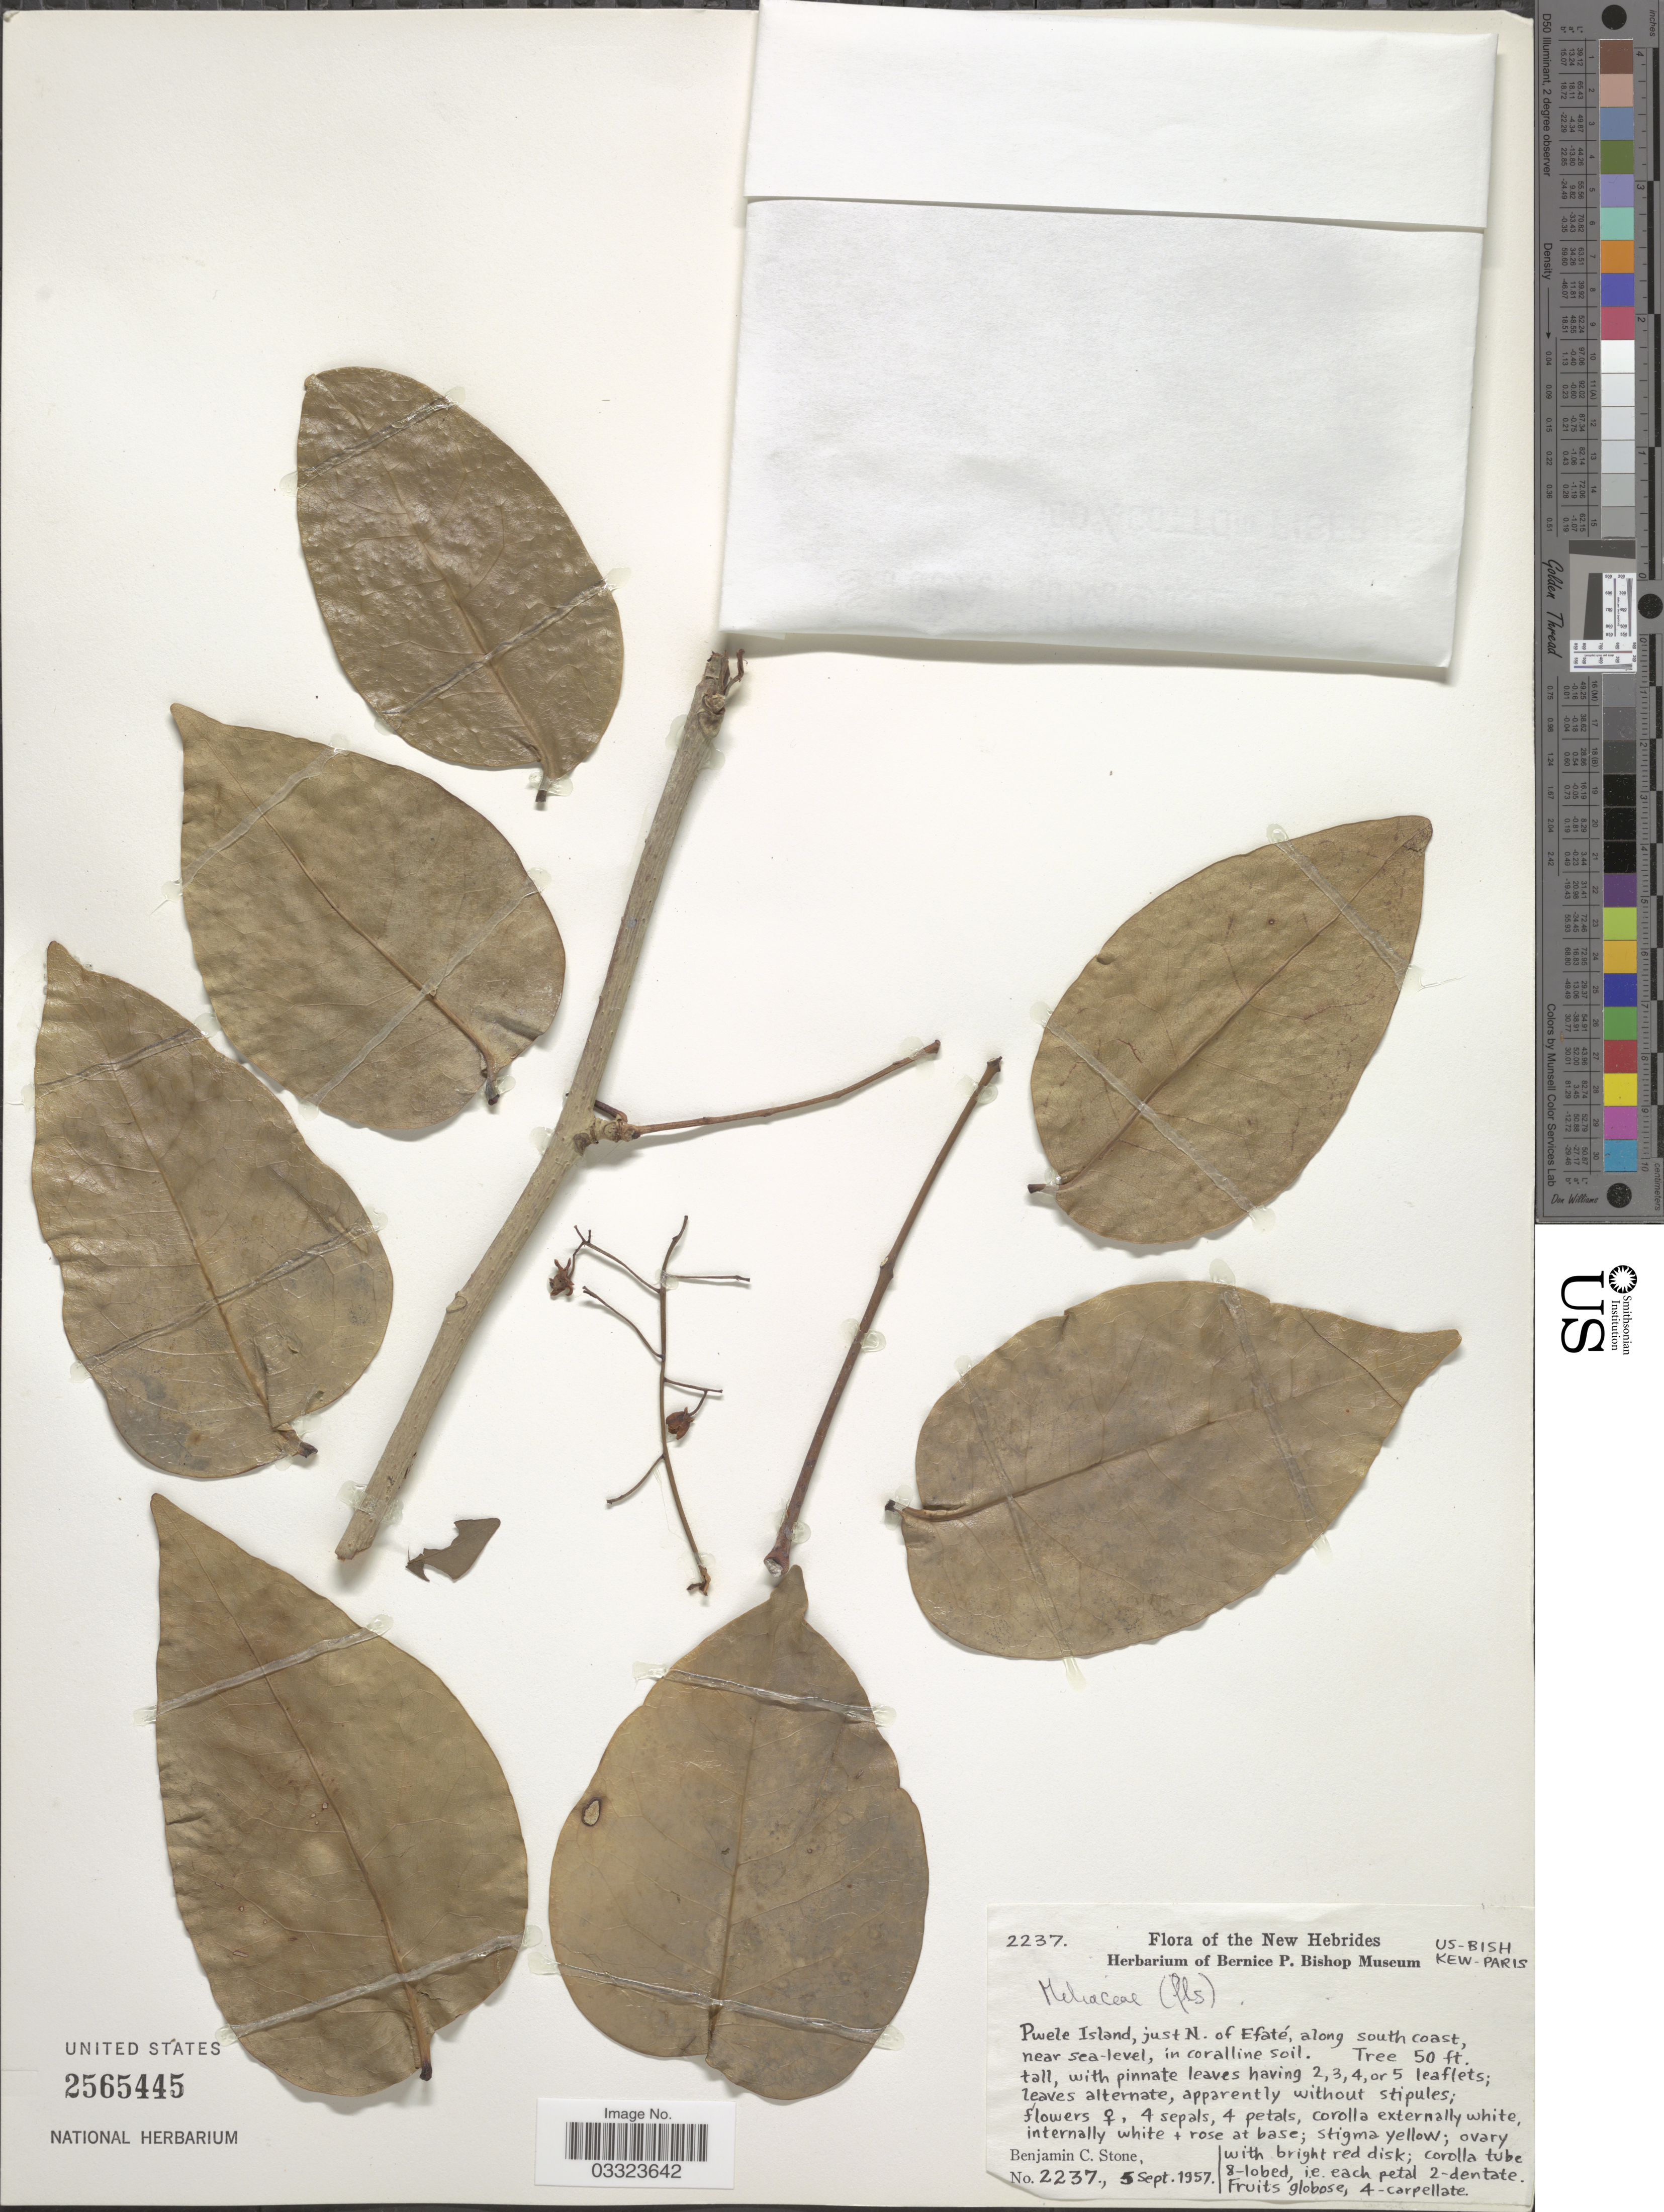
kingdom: Plantae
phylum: Tracheophyta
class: Magnoliopsida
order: Sapindales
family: Meliaceae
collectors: B. C. Stone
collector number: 2237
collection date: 1957-09-05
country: Vanuatu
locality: New Hebrides. Pwele Island, just N. of Efaté, along south coast.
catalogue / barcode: US 2565445